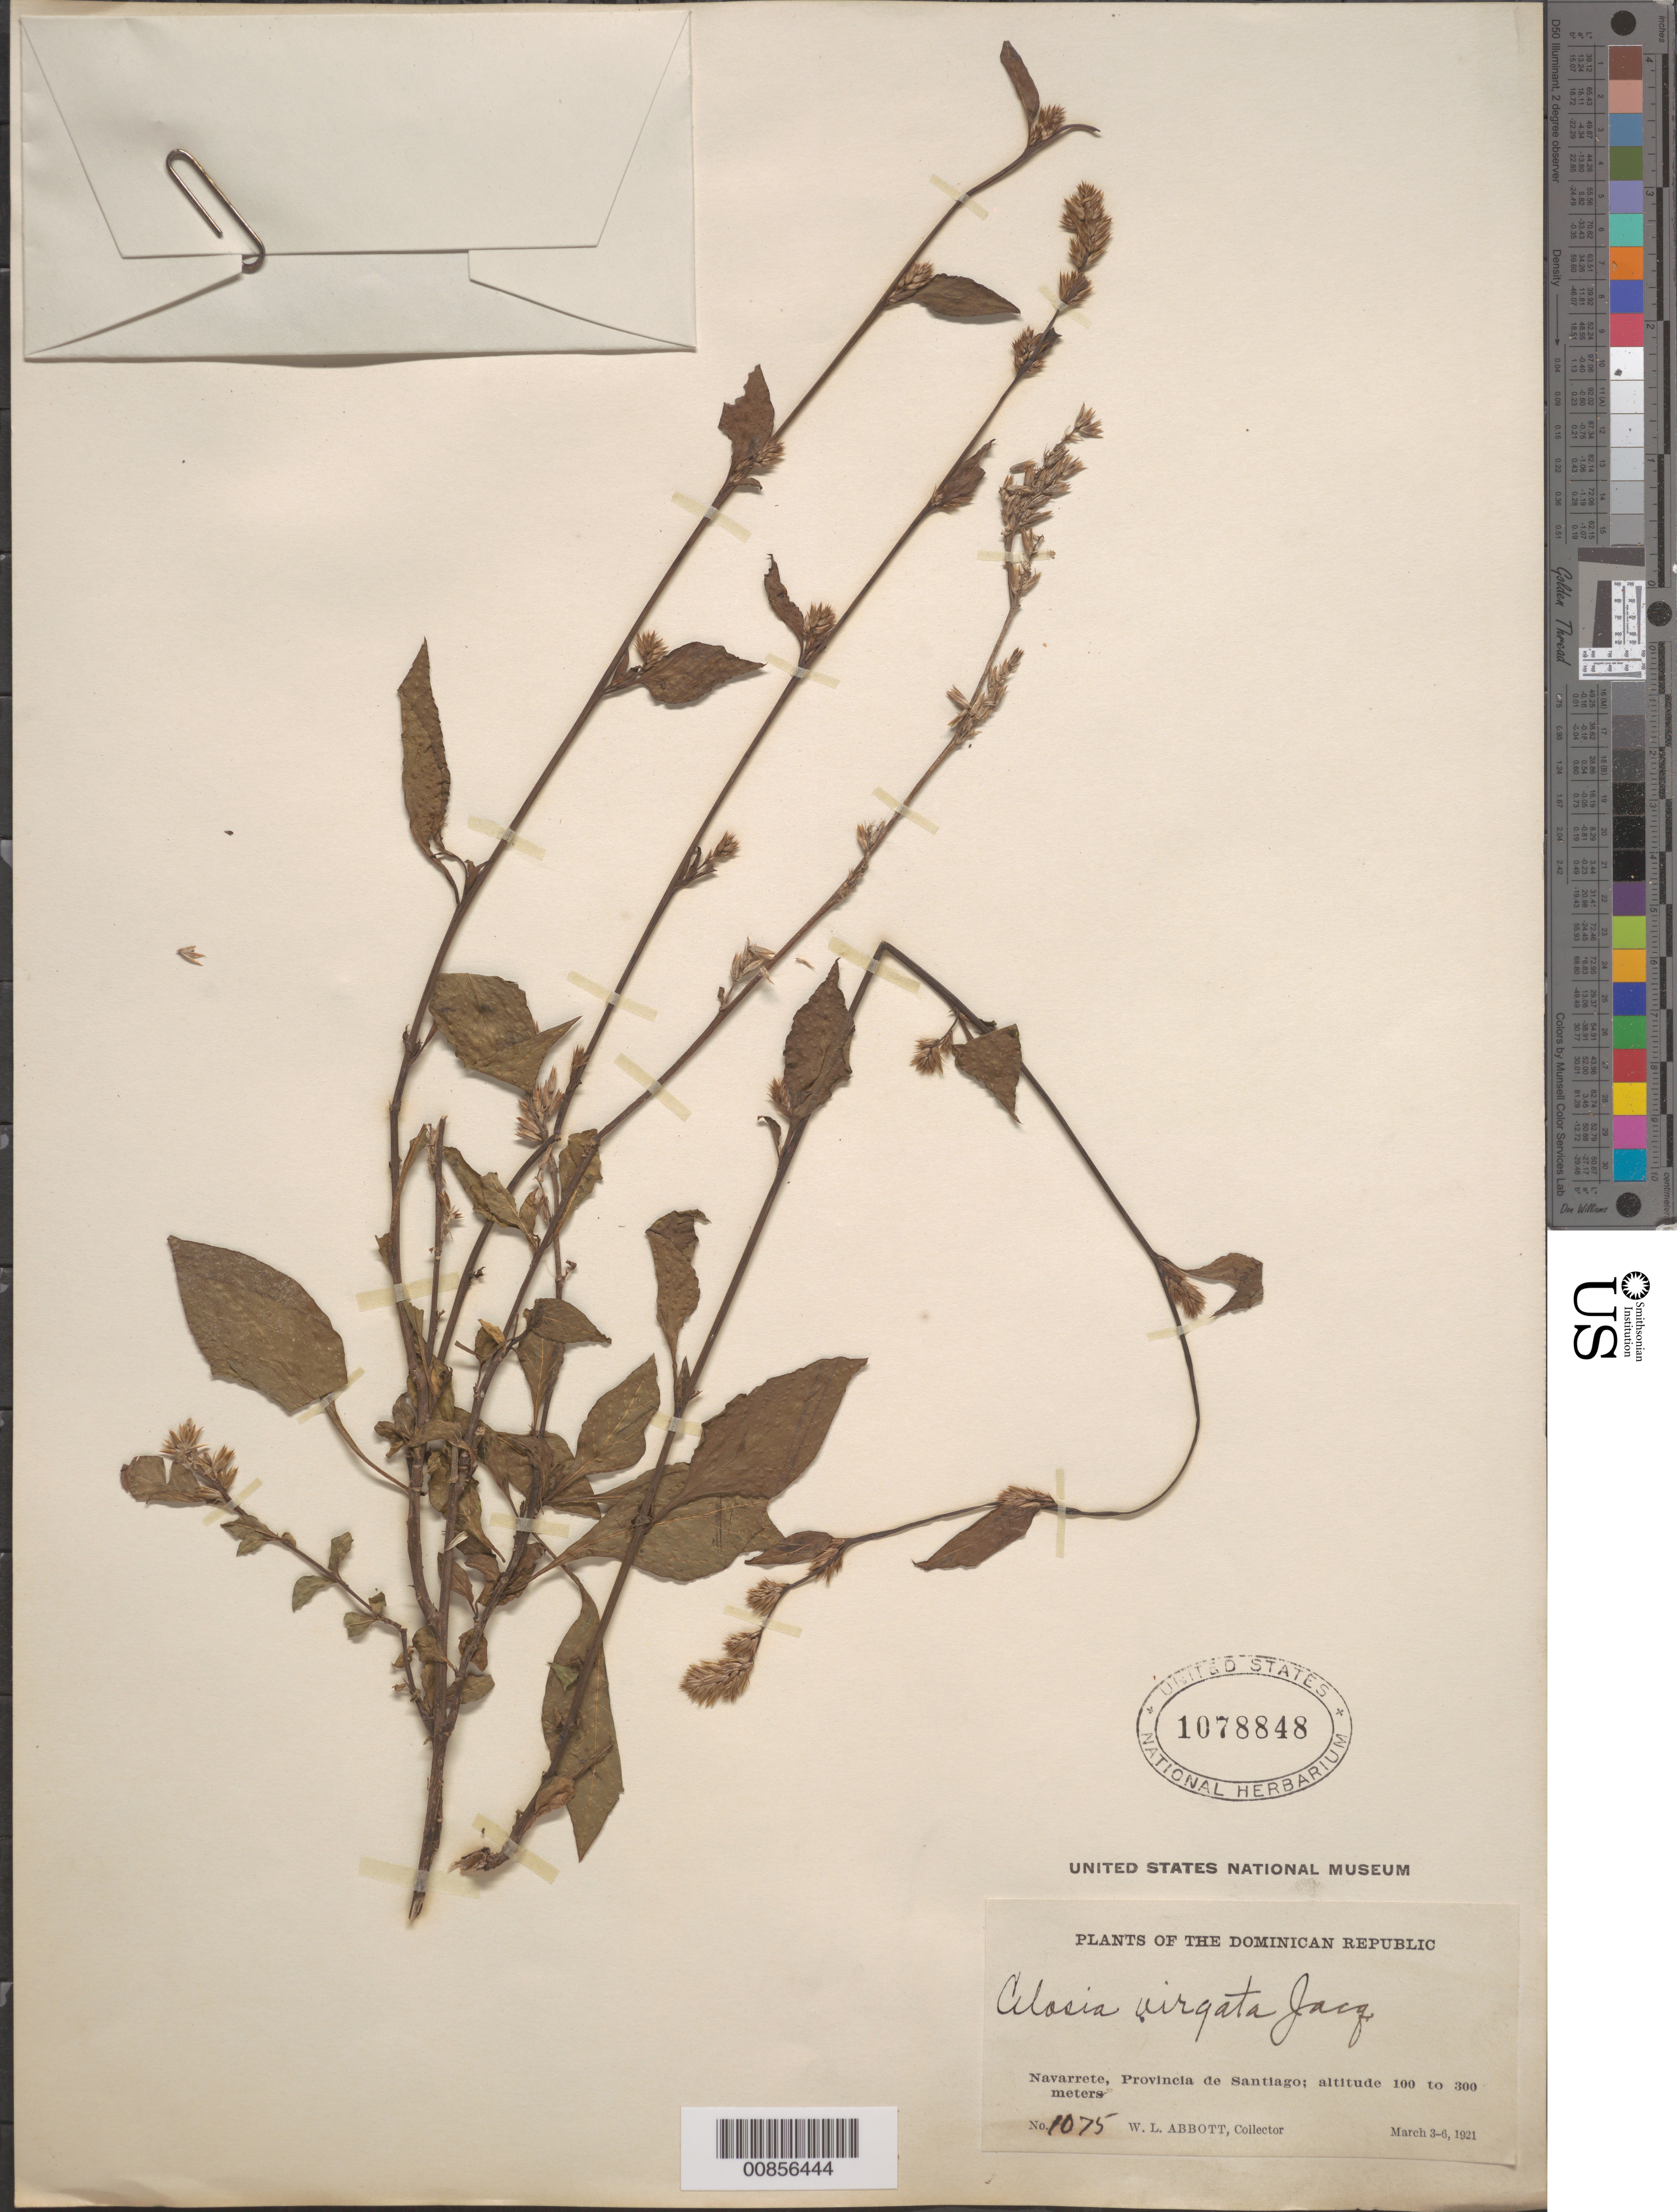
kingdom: Plantae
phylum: Tracheophyta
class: Magnoliopsida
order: Caryophyllales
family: Amaranthaceae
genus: Celosia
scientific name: Celosia virgata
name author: Jacq.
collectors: W. L. Abbott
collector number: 1075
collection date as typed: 03 Mar 1921 to 06 Mar 1921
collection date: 1921-03-03/1921-03-06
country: Dominican Republic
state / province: Santiago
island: Hispaniola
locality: Navarrete.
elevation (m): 100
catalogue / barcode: US 1078848